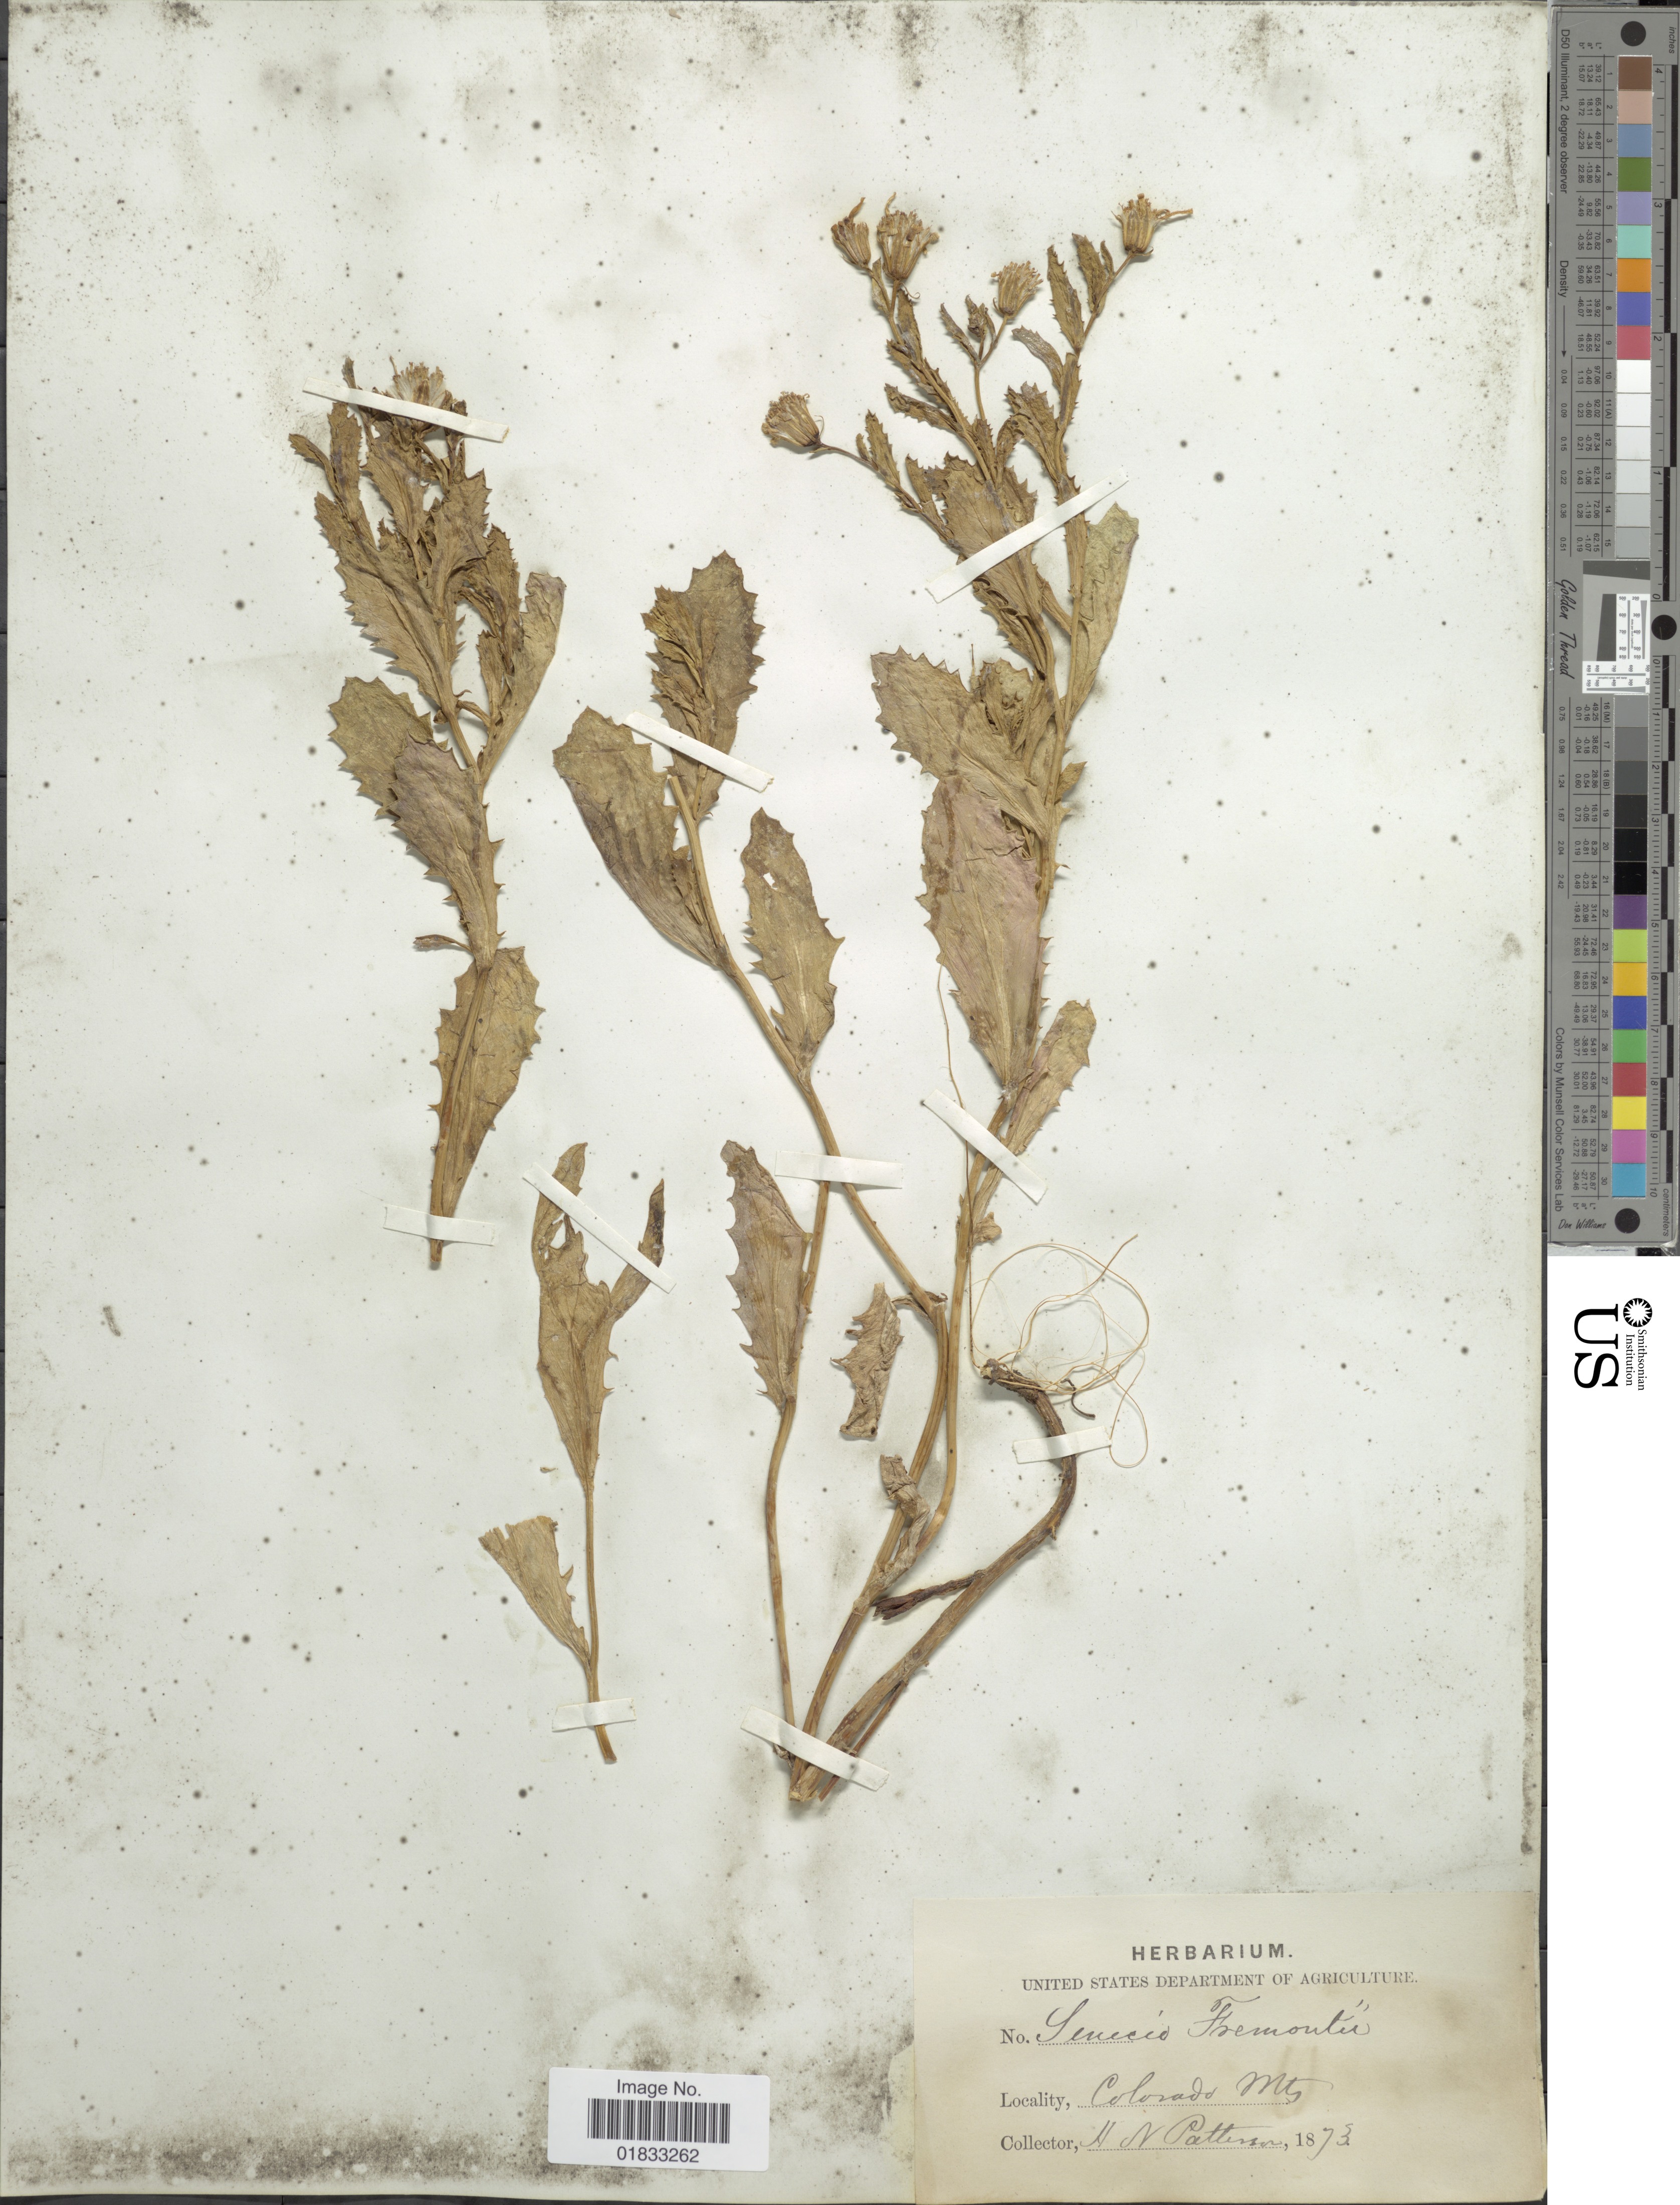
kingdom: Plantae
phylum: Tracheophyta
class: Magnoliopsida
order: Asterales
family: Asteraceae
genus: Senecio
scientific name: Senecio fremontii var. blitoides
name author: (Greene) Cronq.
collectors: H. N. Patterson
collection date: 1873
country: United States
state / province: Colorado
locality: Colorado Mts.